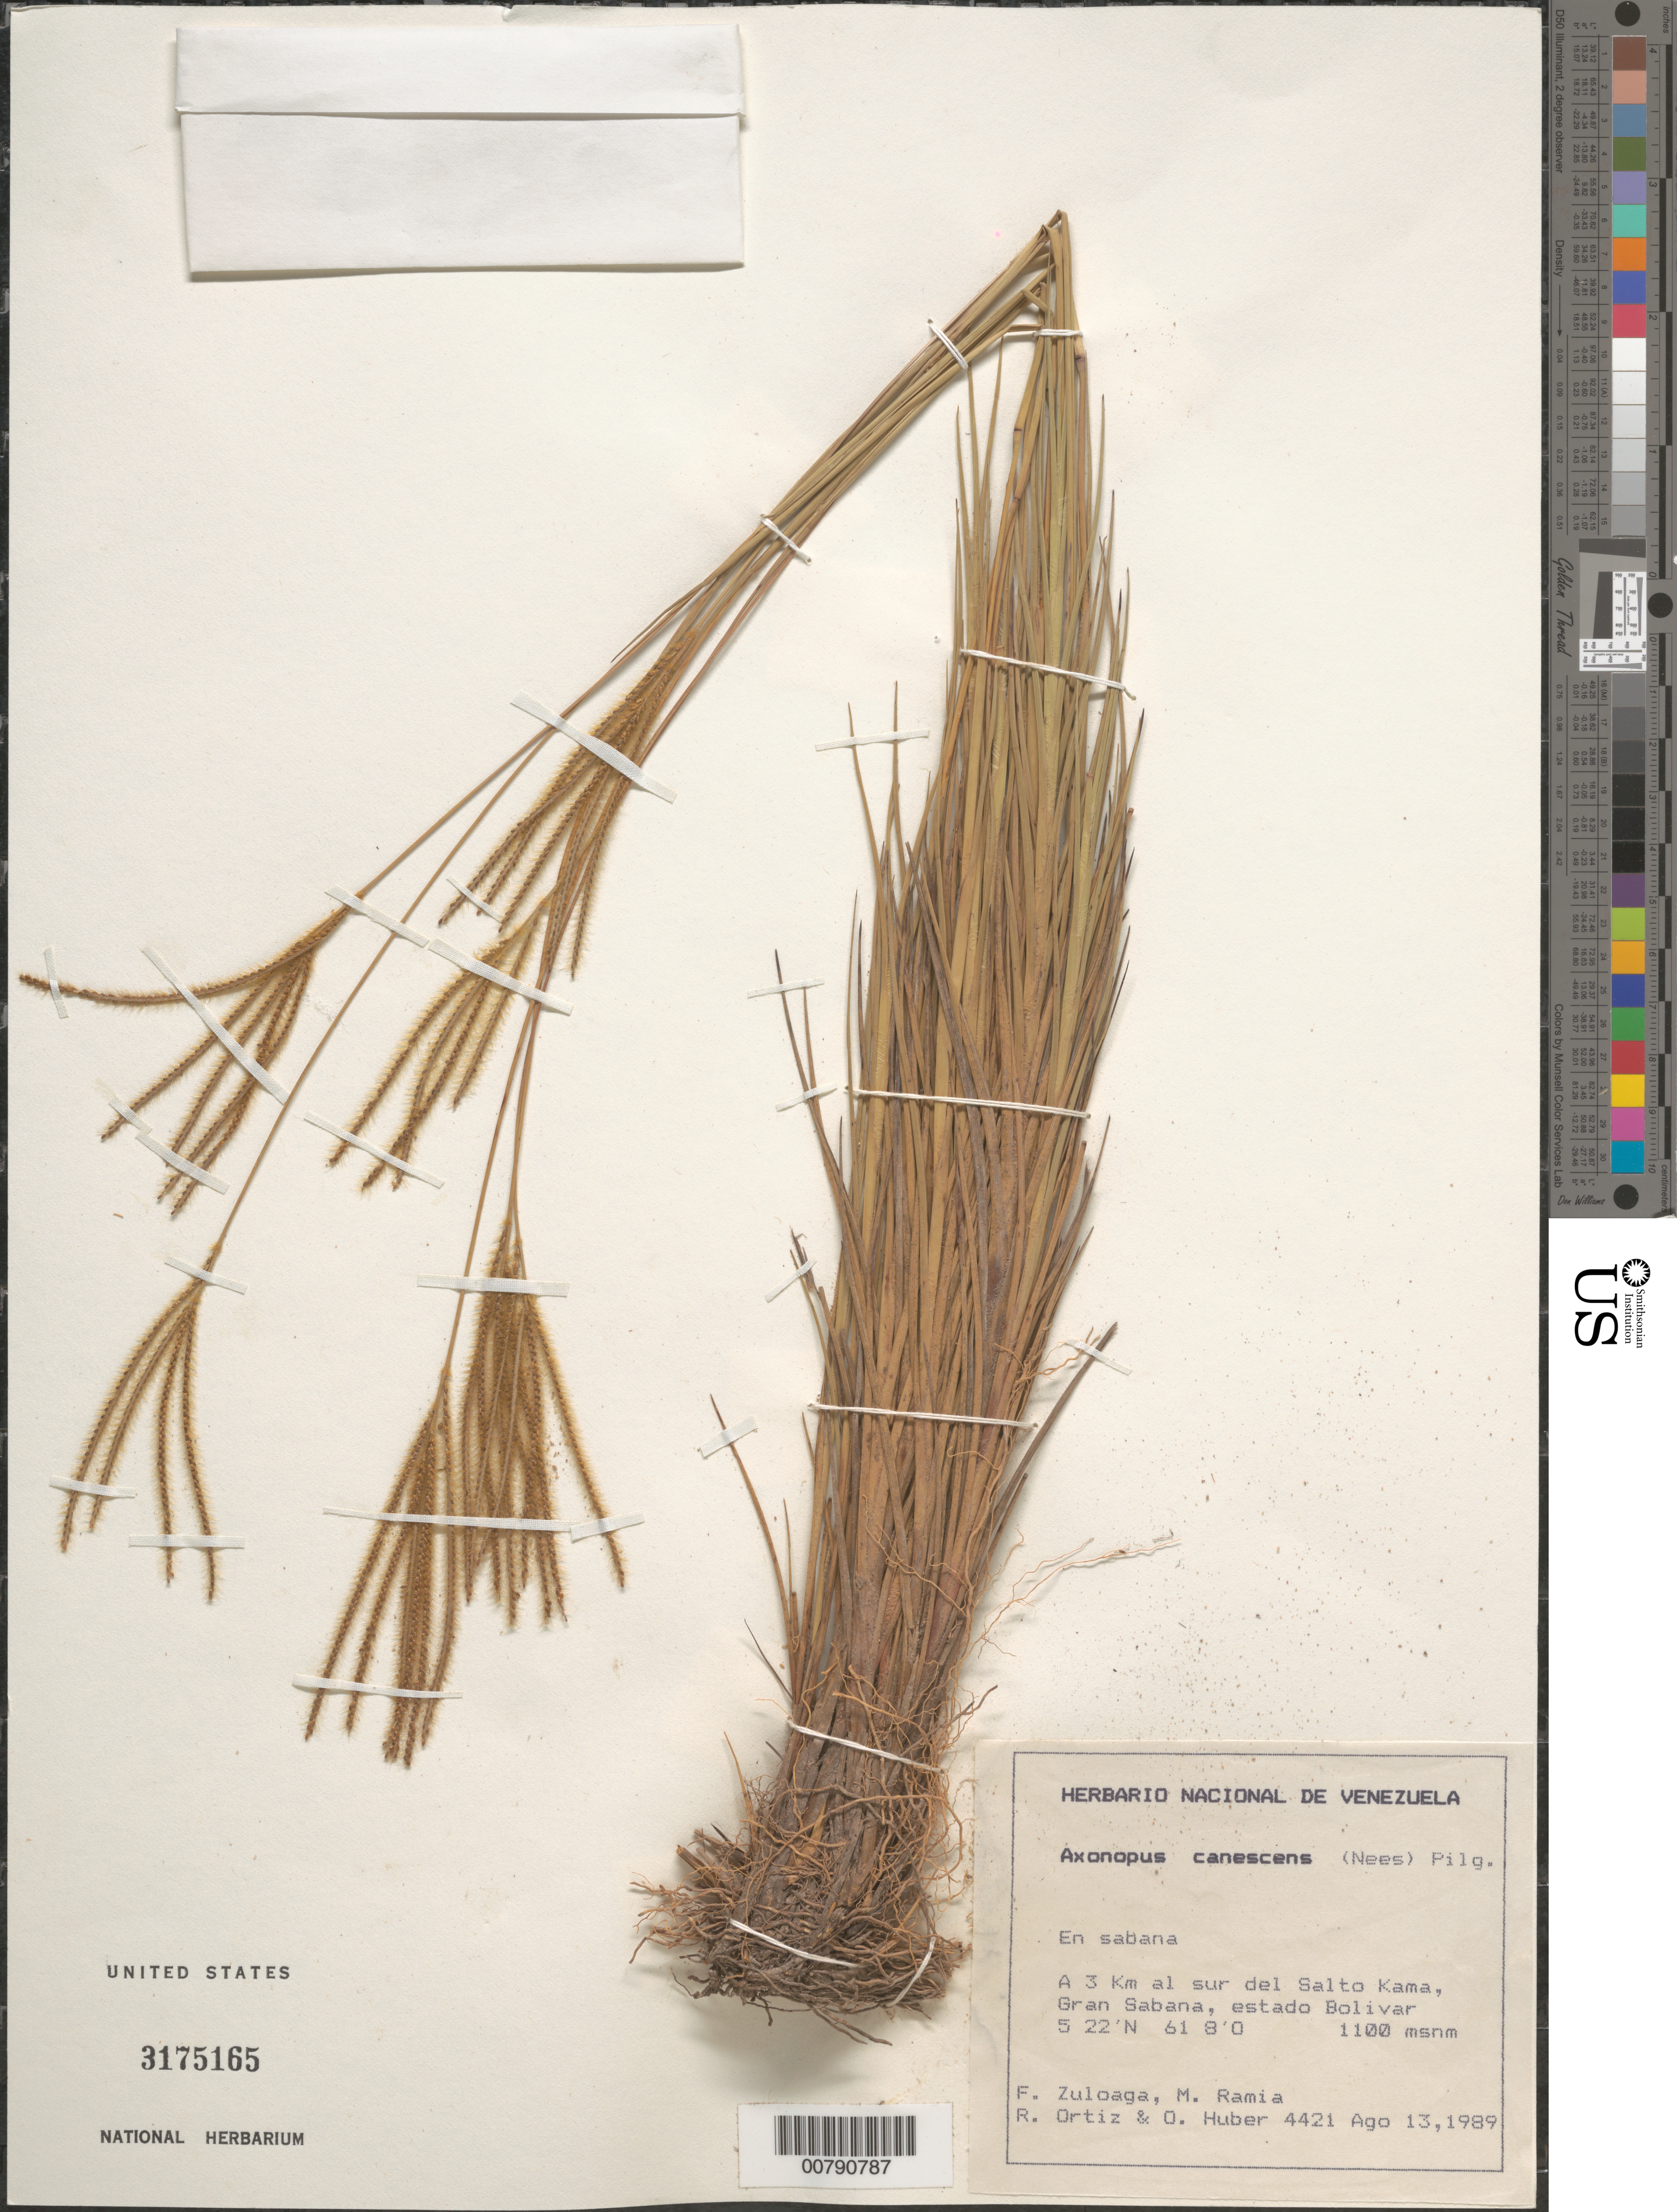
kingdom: Plantae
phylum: Tracheophyta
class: Liliopsida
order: Poales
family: Poaceae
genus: Axonopus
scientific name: Axonopus canescens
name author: (Nees ex Trin.) Pilg.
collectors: F. O. Zuloaga, M. Ramia, R. Ortíz & O. Huber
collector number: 4421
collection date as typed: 13-Aug-89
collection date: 1989-08-13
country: Venezuela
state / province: Bolívar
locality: Gran Sabana, 3 km sur del Salto Kama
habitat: Savanna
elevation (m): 1100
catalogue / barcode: US 3175165